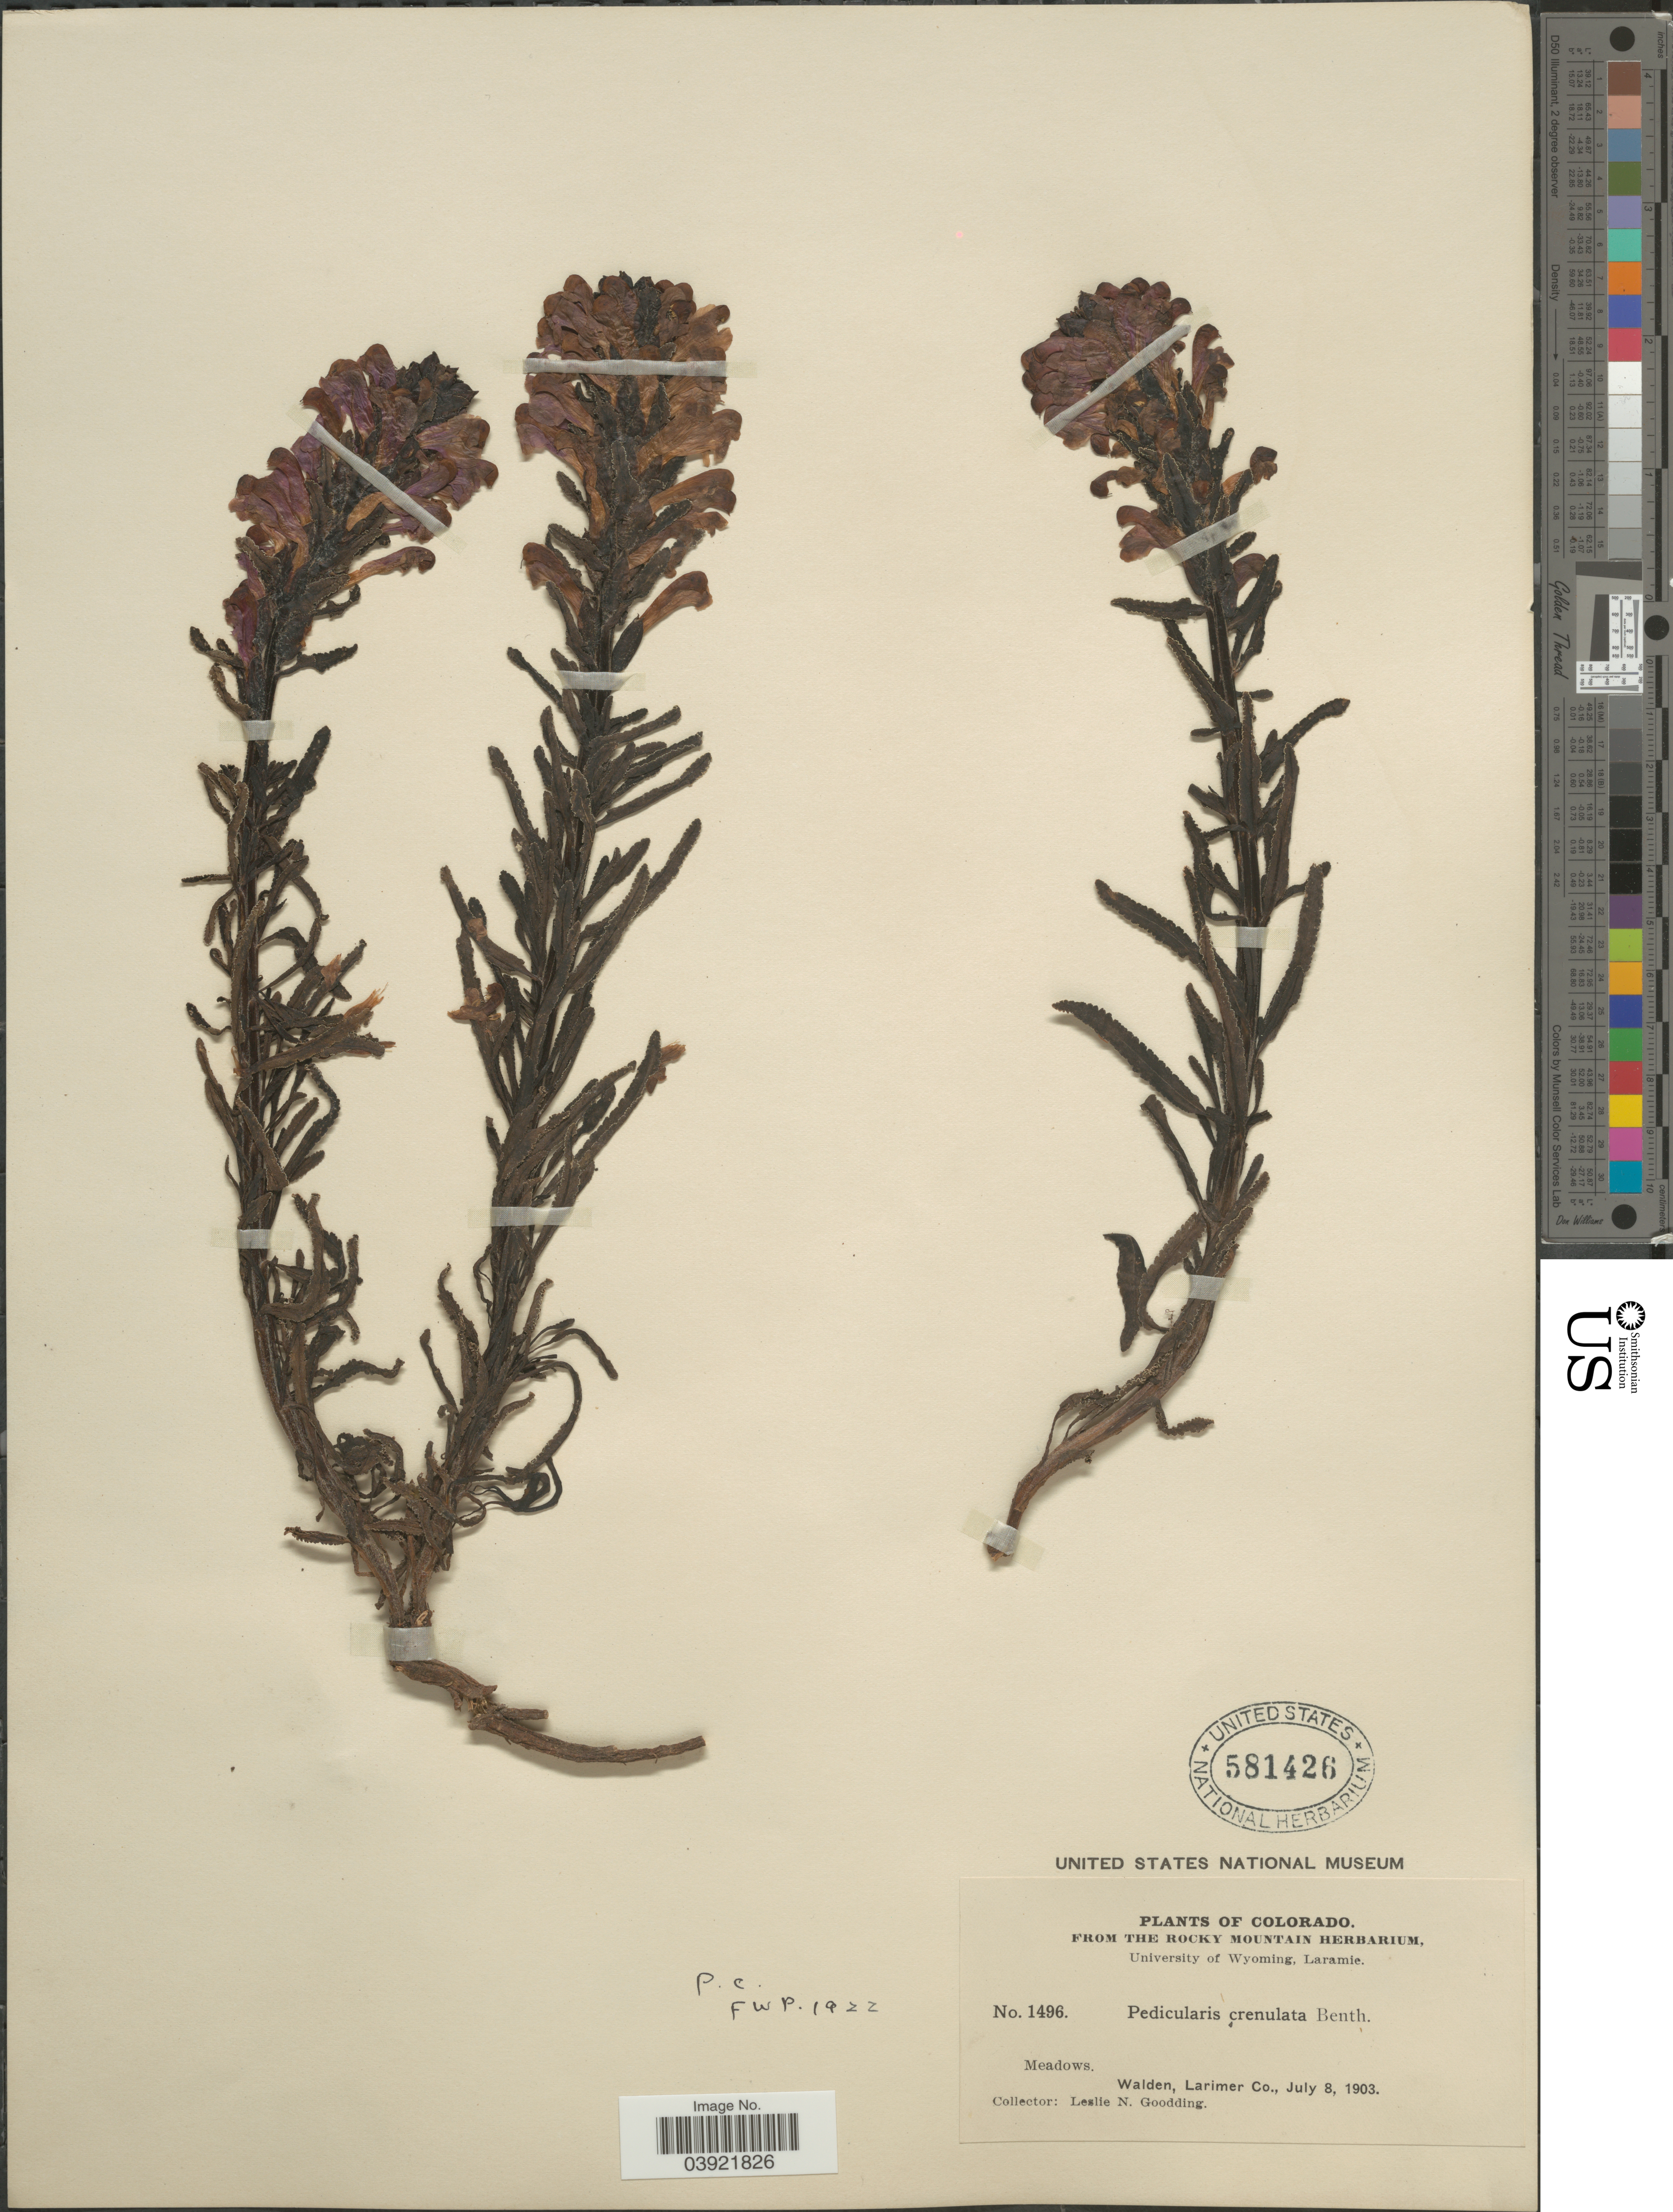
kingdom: Plantae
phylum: Tracheophyta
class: Magnoliopsida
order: Lamiales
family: Orobanchaceae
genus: Pedicularis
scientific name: Pedicularis crenulata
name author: Benth.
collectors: L. N. Goodding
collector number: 1496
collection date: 1903-07-08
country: United States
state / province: Colorado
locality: Walden, Larimer Co.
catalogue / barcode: US 581426